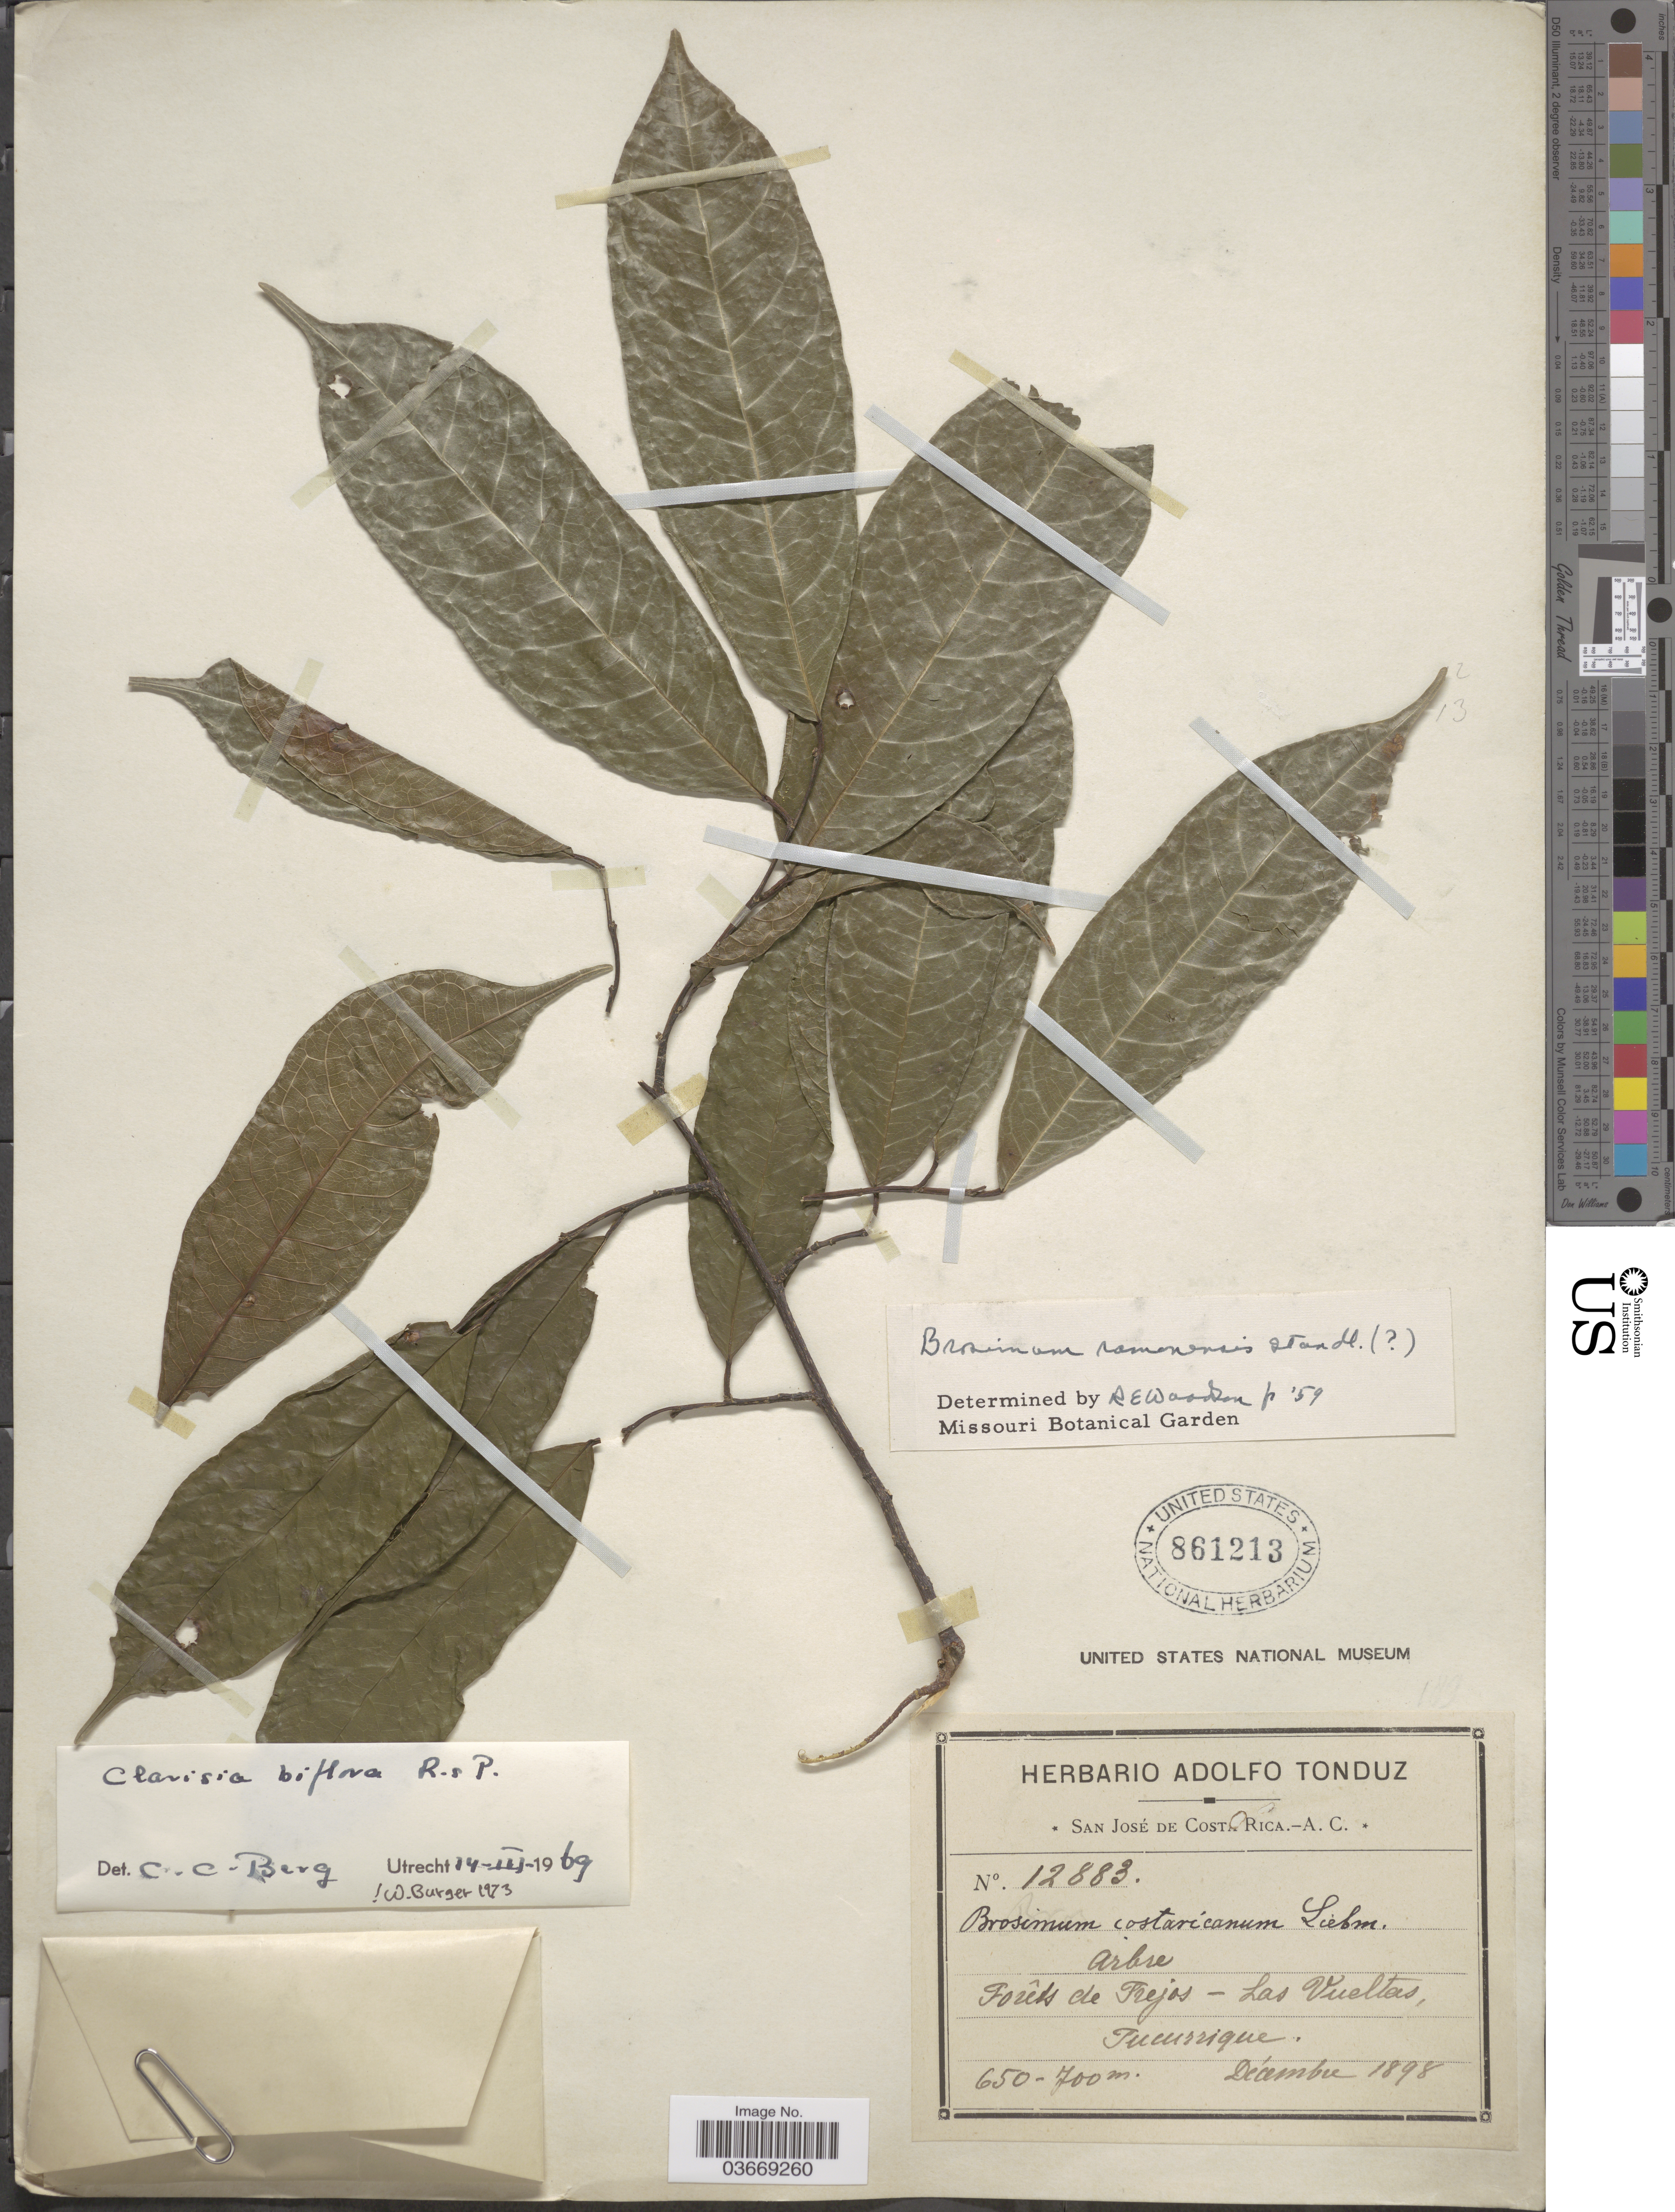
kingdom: Plantae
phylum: Tracheophyta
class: Magnoliopsida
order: Rosales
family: Moraceae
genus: Clarisia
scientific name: Clarisia biflora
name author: Ruiz & Pav.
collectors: ex Herb. Adolfo Tonduz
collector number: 12883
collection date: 1898-12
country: Costa Rica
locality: Forêts de Trejos - Las Vueltas, Tucurrique.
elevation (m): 650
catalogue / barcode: US 861213